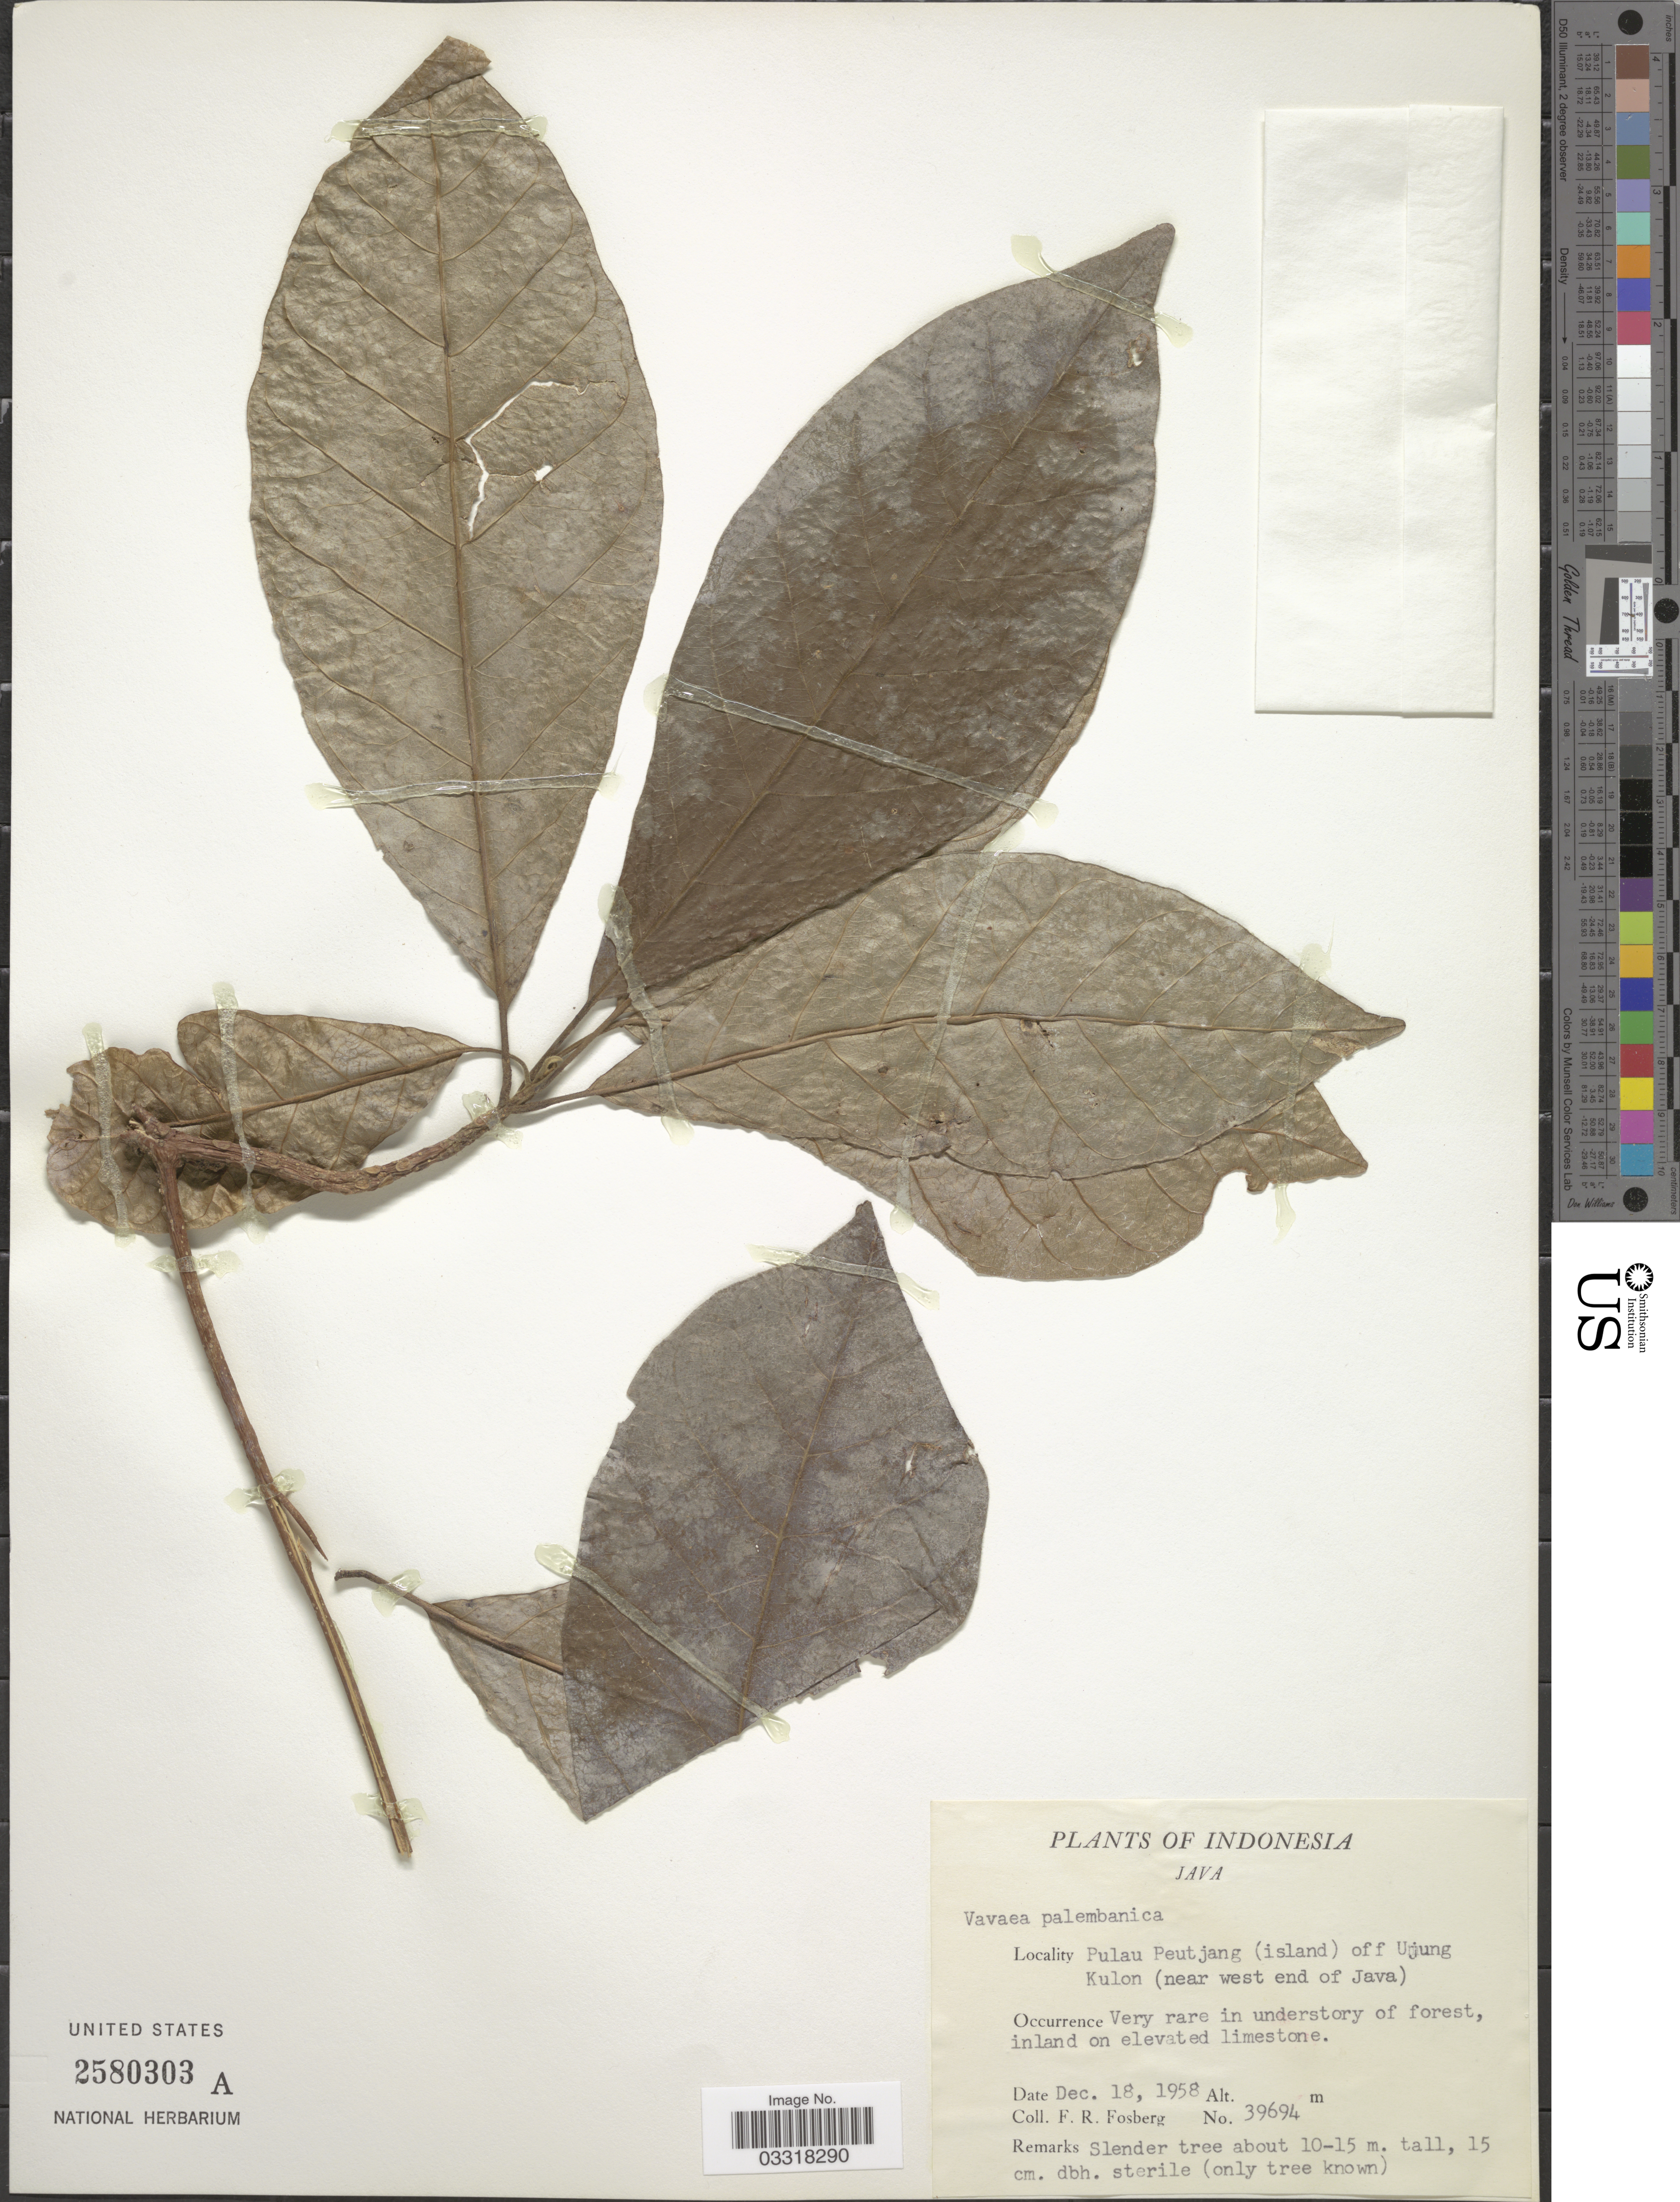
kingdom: Plantae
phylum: Tracheophyta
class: Magnoliopsida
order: Sapindales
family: Meliaceae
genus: Vavaea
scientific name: Vavaea amicorum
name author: Benth.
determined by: Mabberley, David J.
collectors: F. R. Fosberg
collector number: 39694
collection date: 1958-12-18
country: Indonesia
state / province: Java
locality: Pulau Peutjang (island) off Ujung Kulon (near west end of Java).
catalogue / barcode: US 2580303A